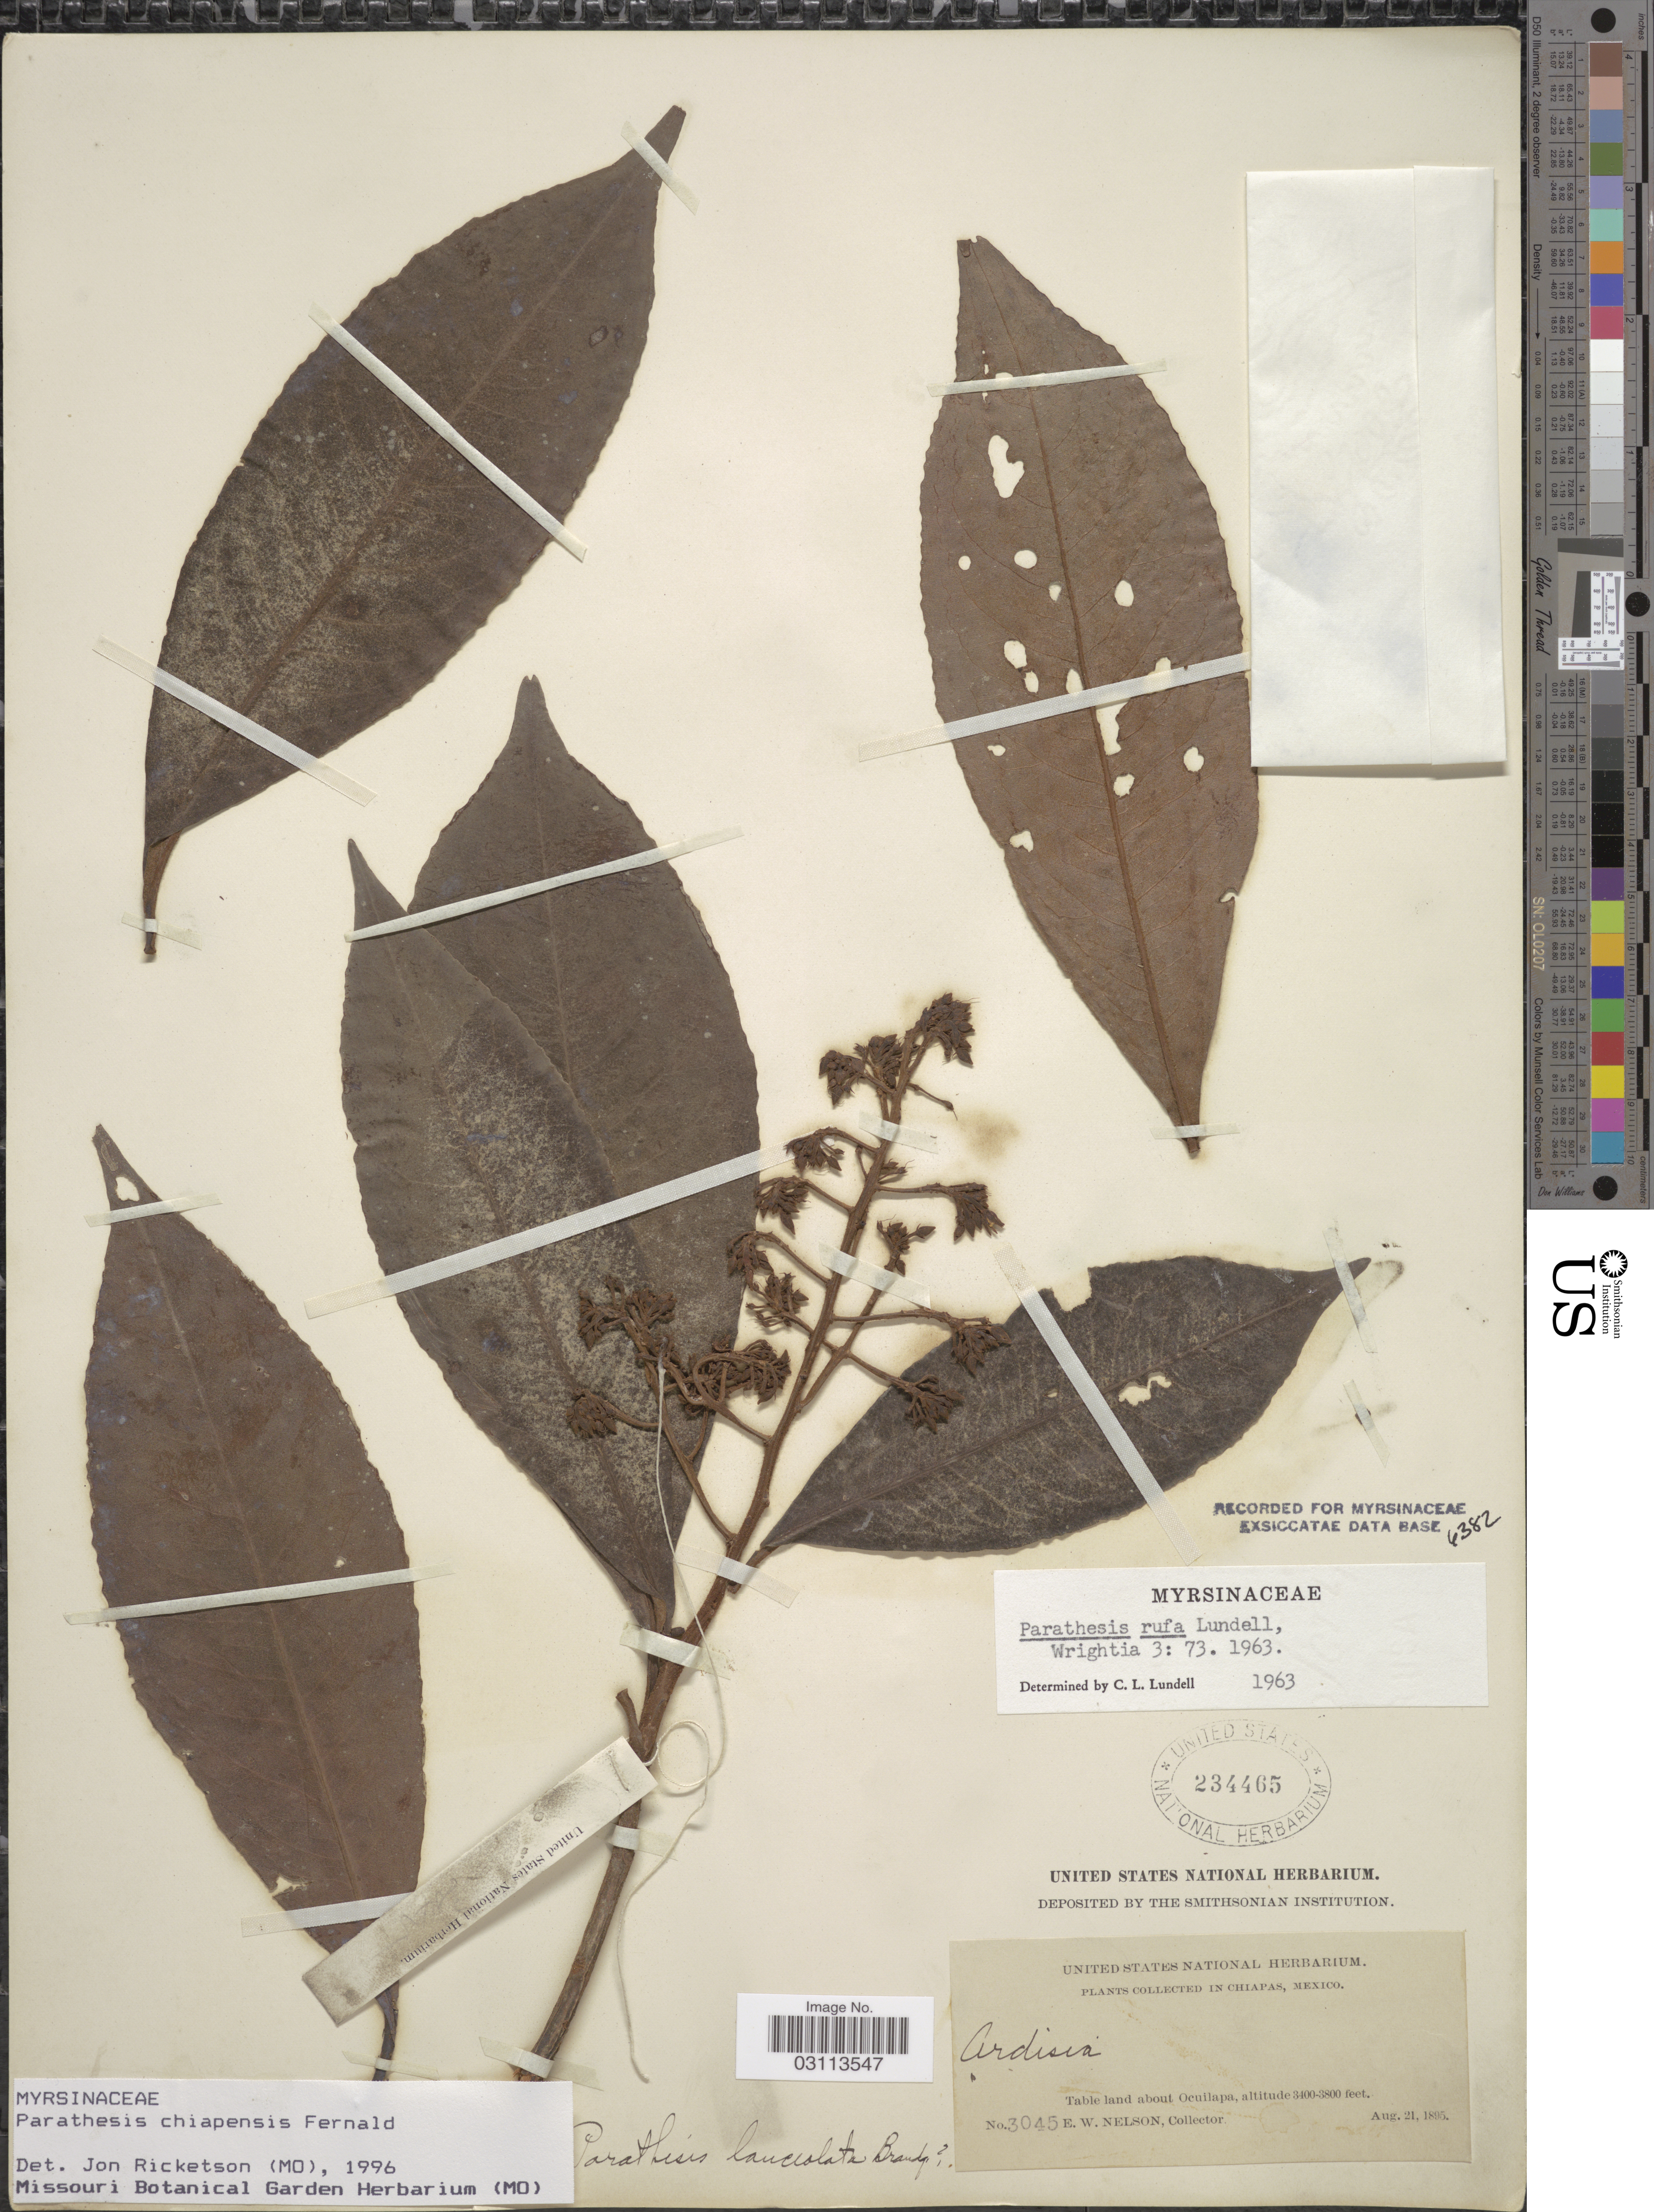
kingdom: Plantae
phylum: Tracheophyta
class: Magnoliopsida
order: Ericales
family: Primulaceae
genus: Parathesis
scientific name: Parathesis chiapensis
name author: Fernald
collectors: E. W. Nelson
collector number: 3045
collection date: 1895-08-21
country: Mexico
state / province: Chiapas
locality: Table land about Ocuilapa.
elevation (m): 1036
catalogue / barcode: US 234465